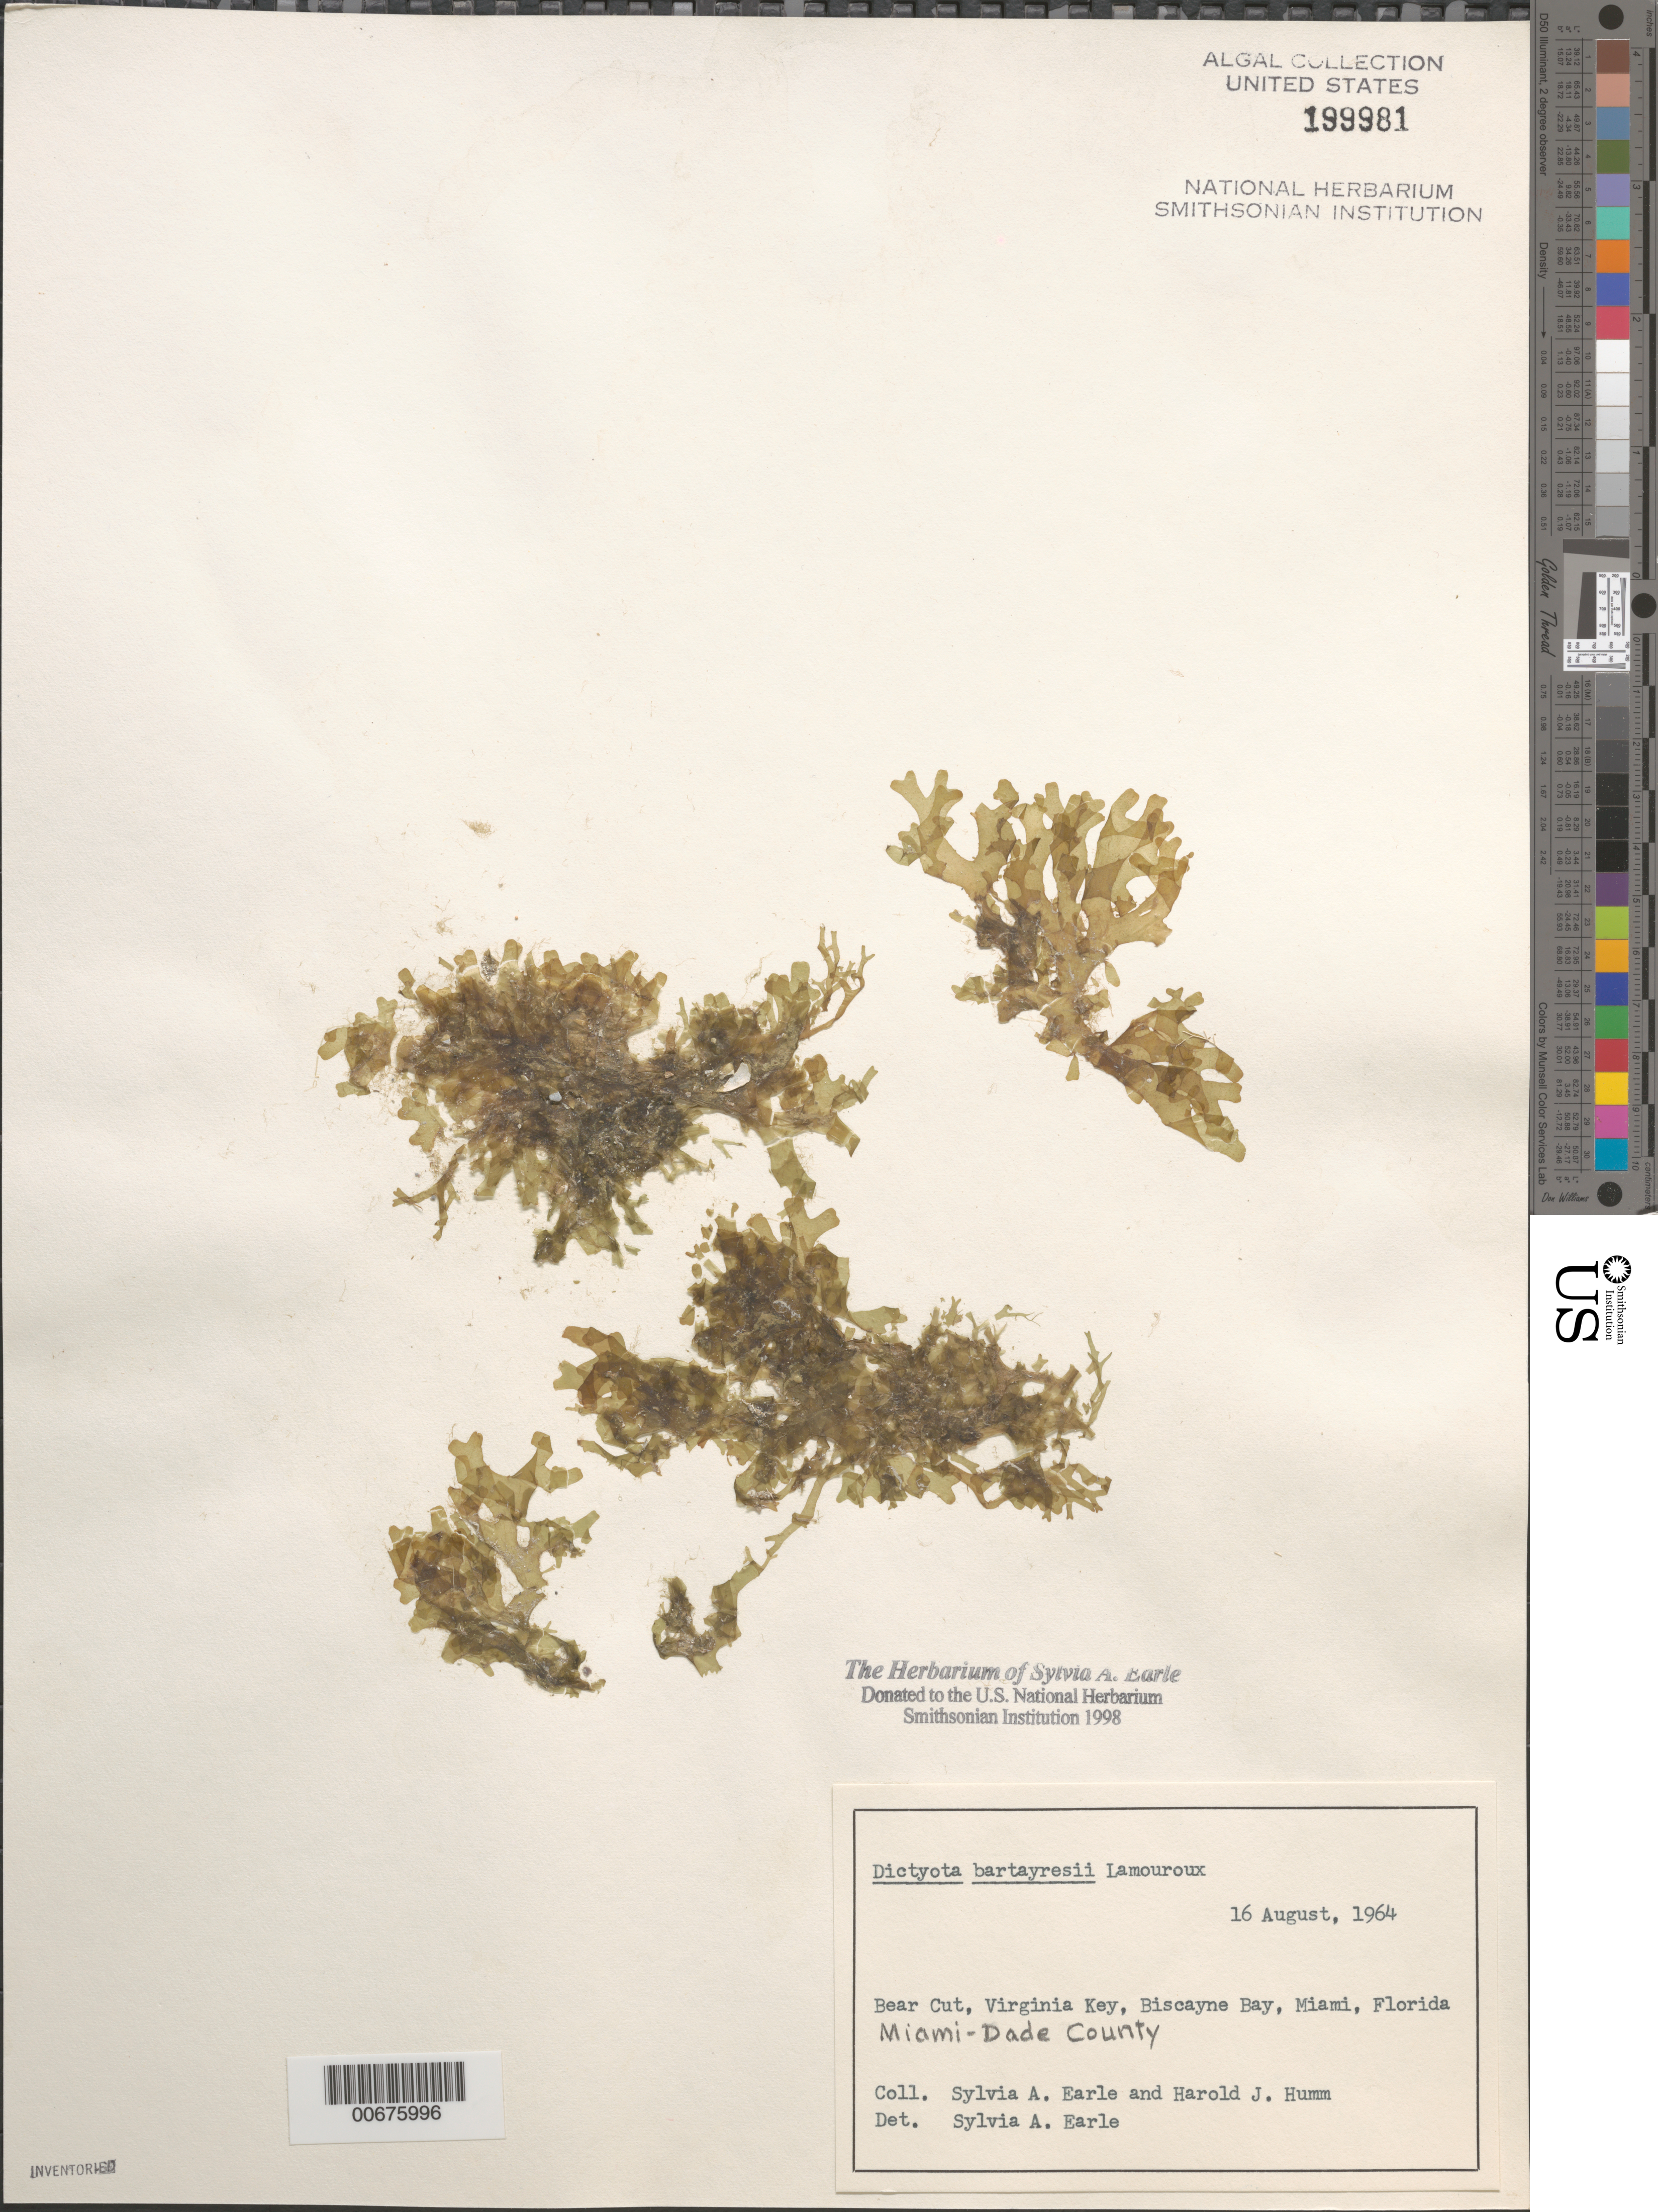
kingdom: Chromista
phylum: Ochrophyta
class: Phaeophyceae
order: Dictyotales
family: Dictyotaceae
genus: Dictyota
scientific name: Dictyota bartayresiana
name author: J.V.Lamouroux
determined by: Earle, S. A.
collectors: S. A. Earle & H. J. Humm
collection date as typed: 16 Aug 1964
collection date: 1964-08-16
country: United States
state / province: Florida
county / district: Miami-Dade County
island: Virginia Key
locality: Bear Cut, Biscayne Bay, Miami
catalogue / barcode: US 199981